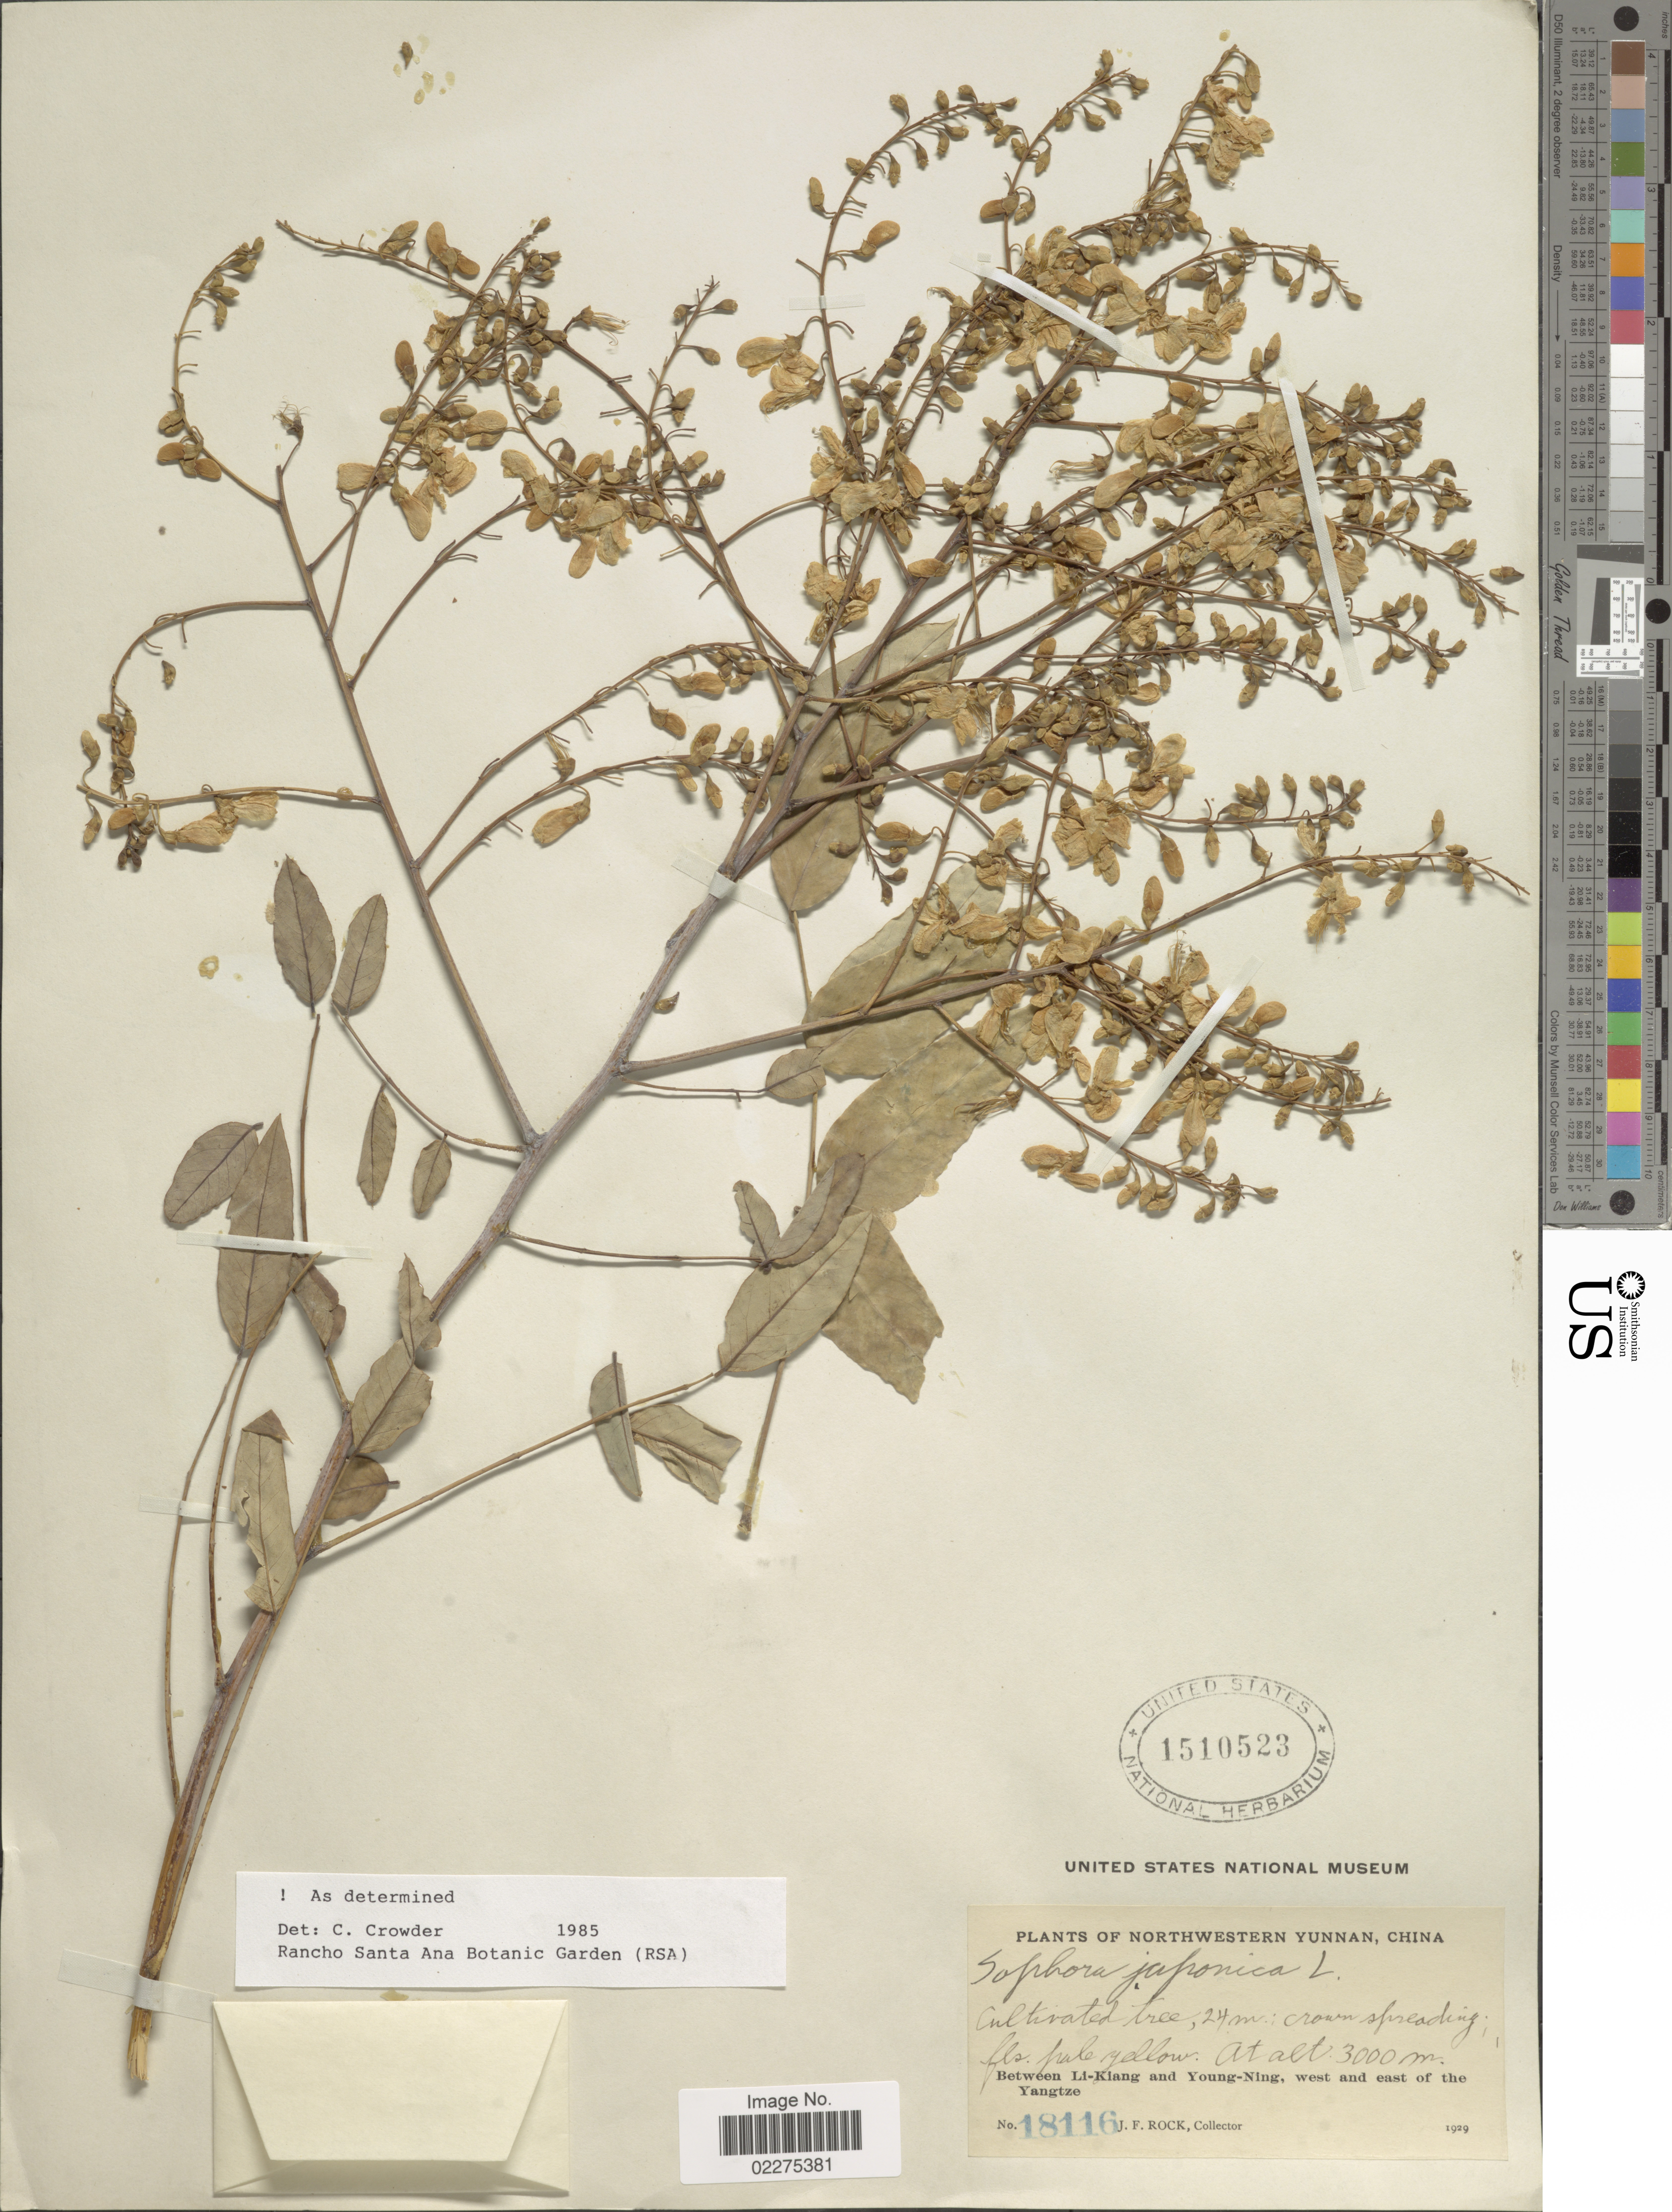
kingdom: Plantae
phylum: Tracheophyta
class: Magnoliopsida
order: Fabales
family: Fabaceae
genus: Sophora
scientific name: Sophora japonica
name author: L.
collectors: J. Rock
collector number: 18116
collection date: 1929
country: China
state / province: Yunnan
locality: Northwestern Yunnan. Between Li-Kiang and Young-Ning, west and east of the Yangtze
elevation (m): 3000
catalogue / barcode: US 1510523